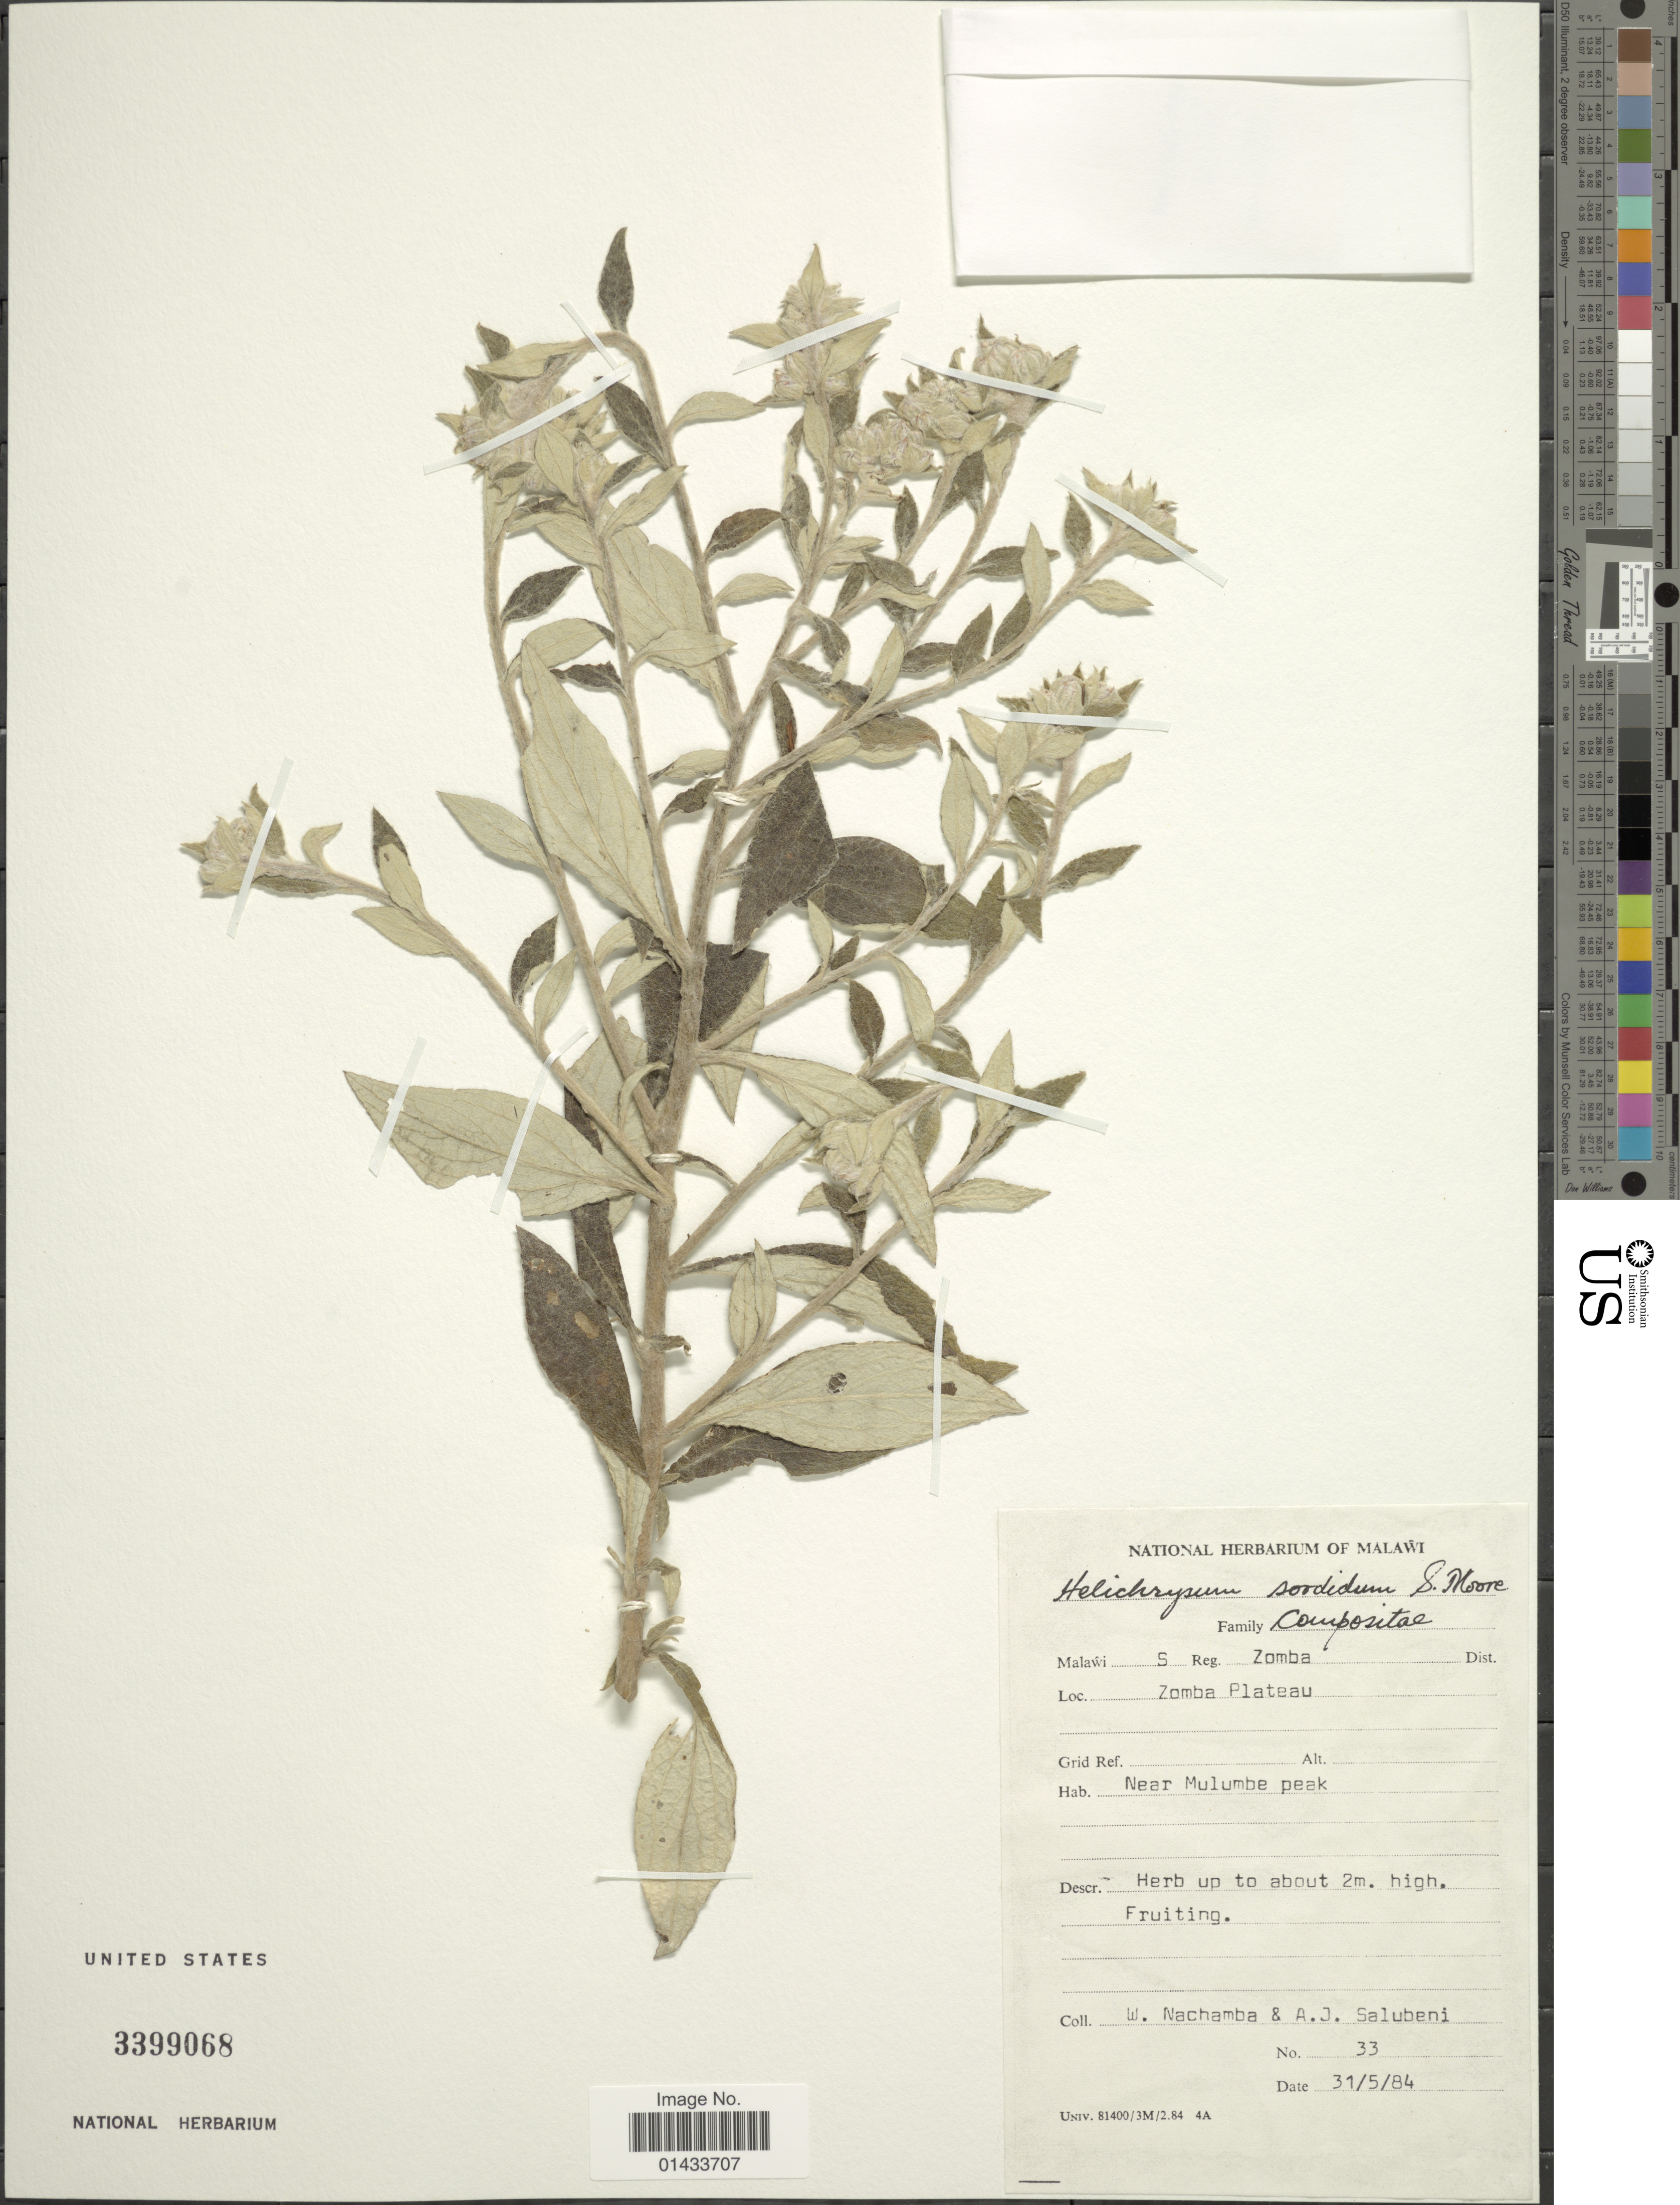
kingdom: Plantae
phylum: Tracheophyta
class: Magnoliopsida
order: Asterales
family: Asteraceae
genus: Helichrysum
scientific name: Helichrysum sordidum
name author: Humbert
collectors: W. Nachamba & A. J. Salubeni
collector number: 33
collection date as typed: Transcribed d/m/y: 31/5/84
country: Malawi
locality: Malawi S, Reg. Zomba Dist. Zomba Plateau, Near Mulumbe peak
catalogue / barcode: US 3399068